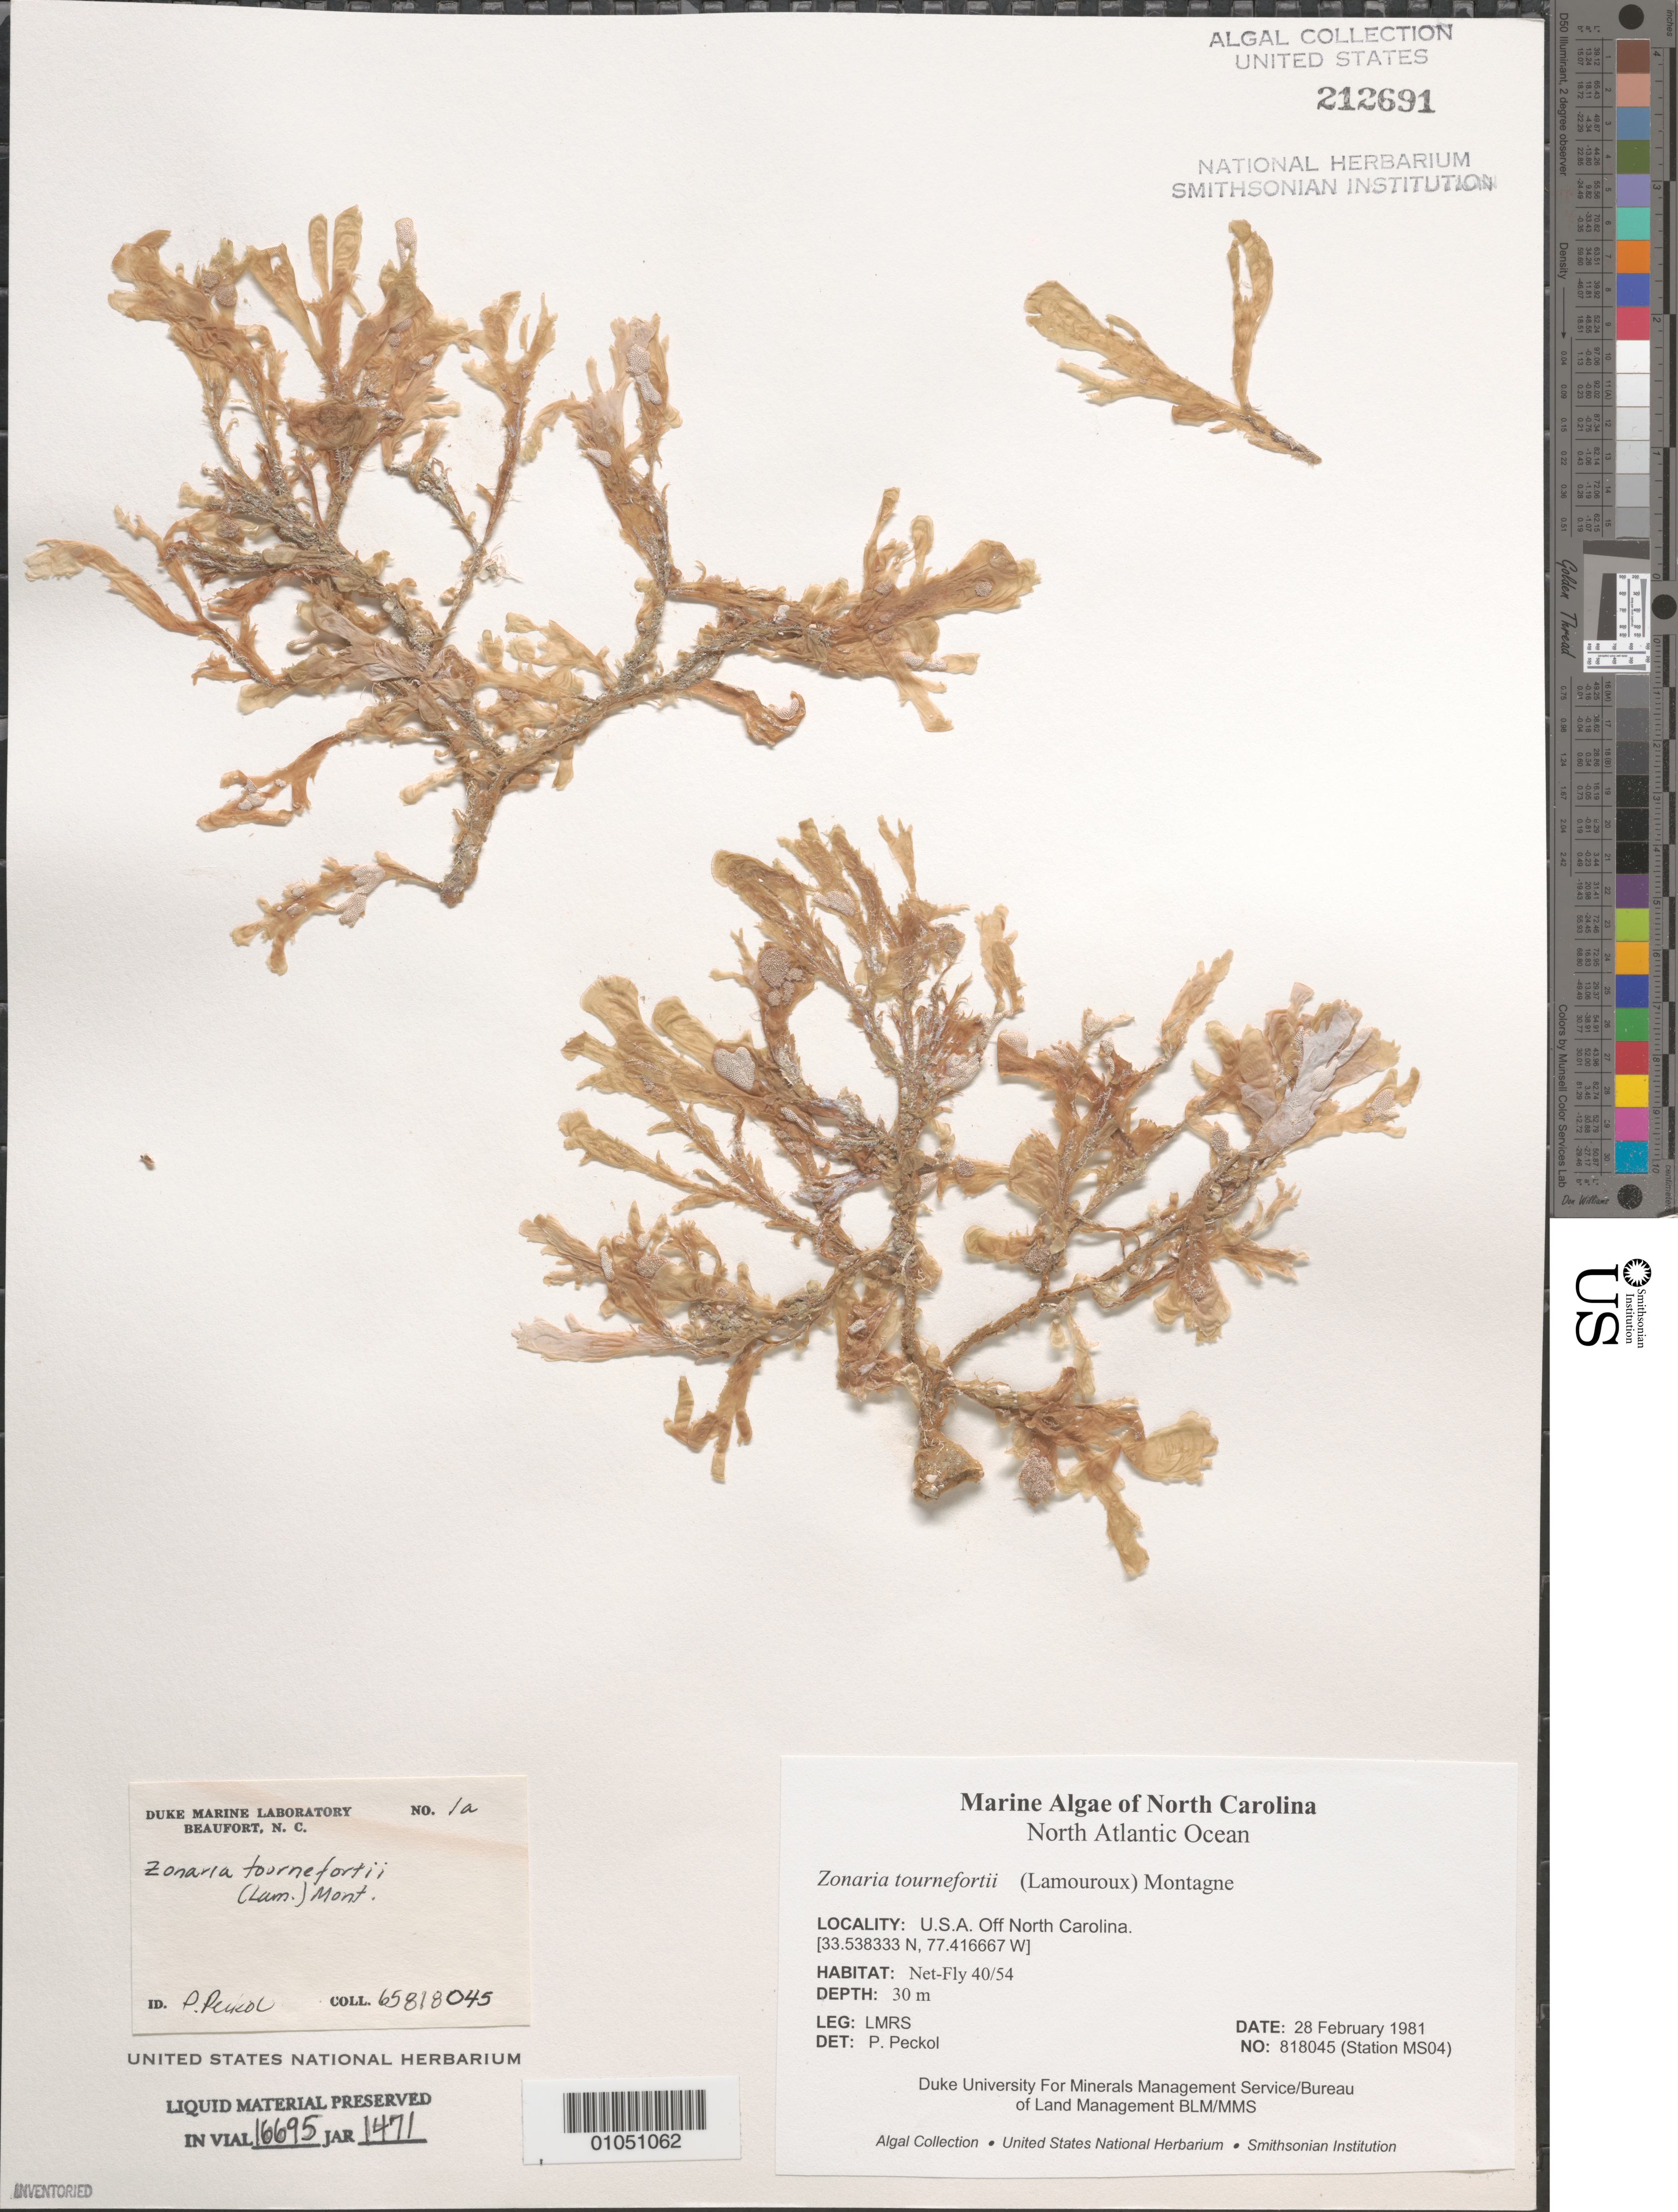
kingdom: Chromista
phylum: Ochrophyta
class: Phaeophyceae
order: Dictyotales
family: Dictyotaceae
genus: Zonaria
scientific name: Zonaria tournefortii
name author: (J.V.Lamouroux) Mont.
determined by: Peckol, P.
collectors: LMRS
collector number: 818045 (Station MS04)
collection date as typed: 28 Feb 1981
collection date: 1981-02-28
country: United States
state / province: North Carolina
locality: North Atlantic Ocean off North Carolina coast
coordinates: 33.538333 N, 77.416667 W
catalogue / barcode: US 212691